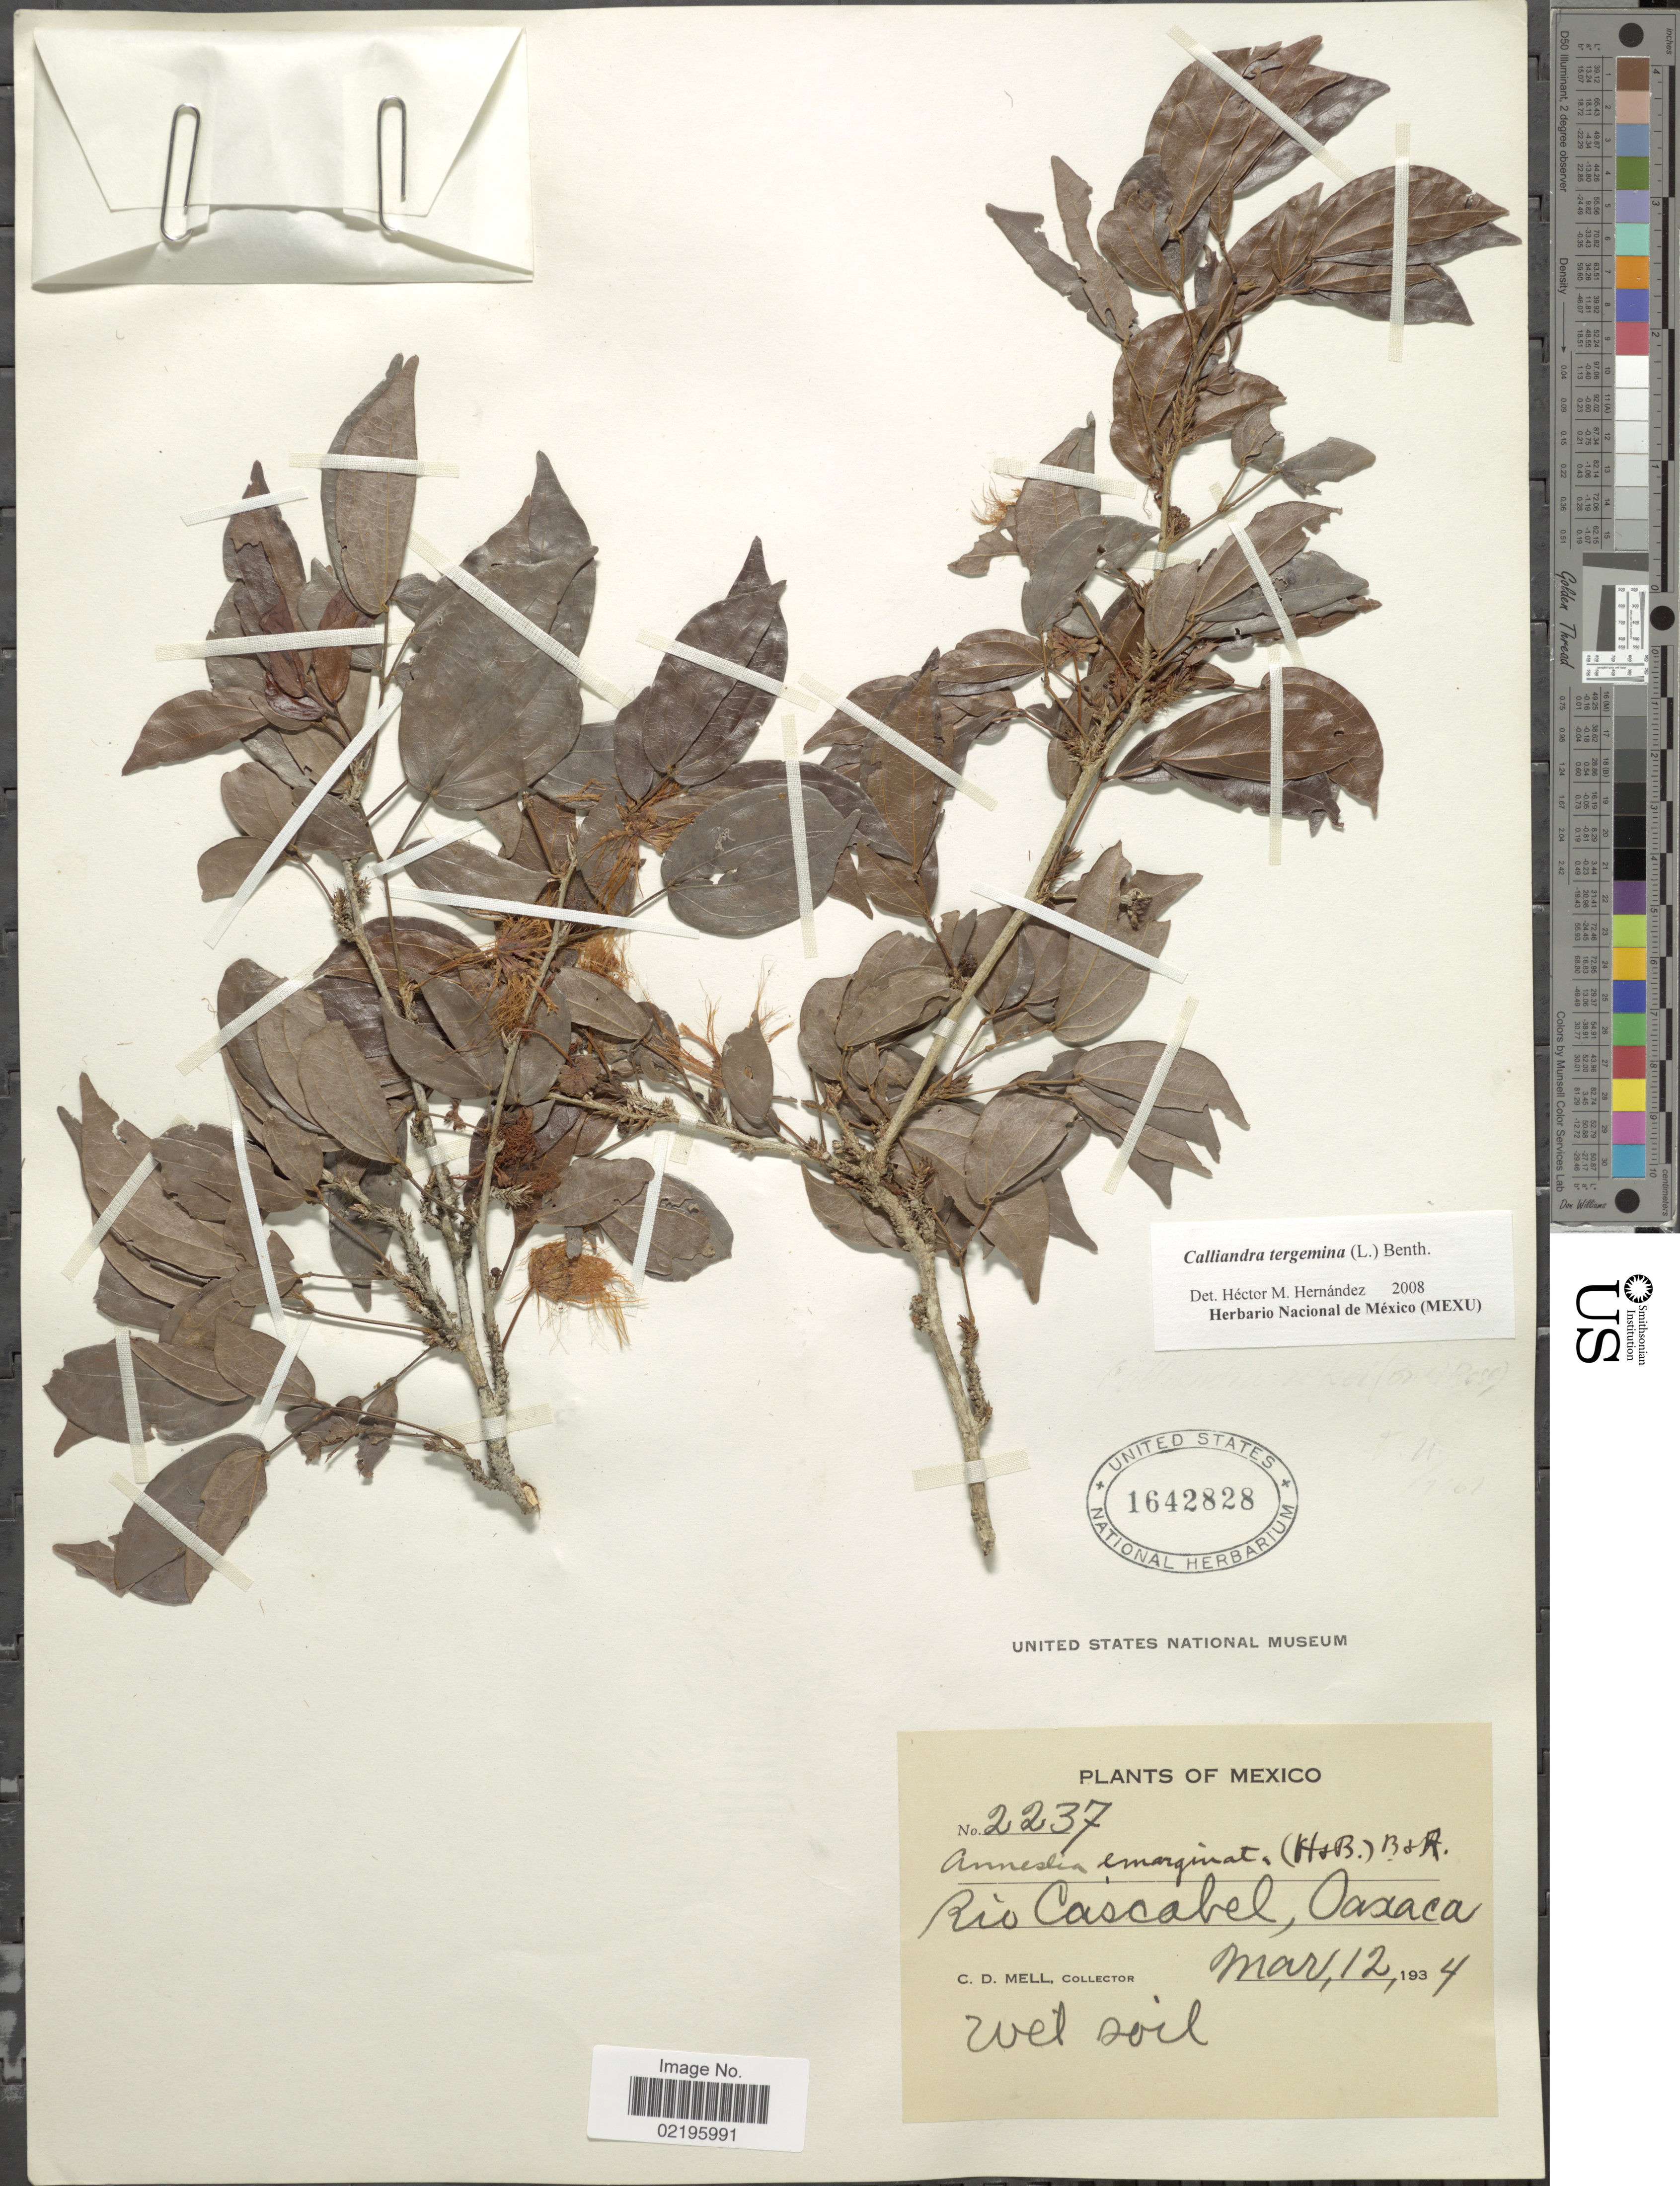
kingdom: Plantae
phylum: Tracheophyta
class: Magnoliopsida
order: Fabales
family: Fabaceae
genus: Calliandra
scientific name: Calliandra tergemina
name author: (L.) Benth.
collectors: C. D. Mell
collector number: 2237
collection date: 1934-03-12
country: Mexico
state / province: Oaxaca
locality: Rio Cascabel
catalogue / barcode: US 1642828